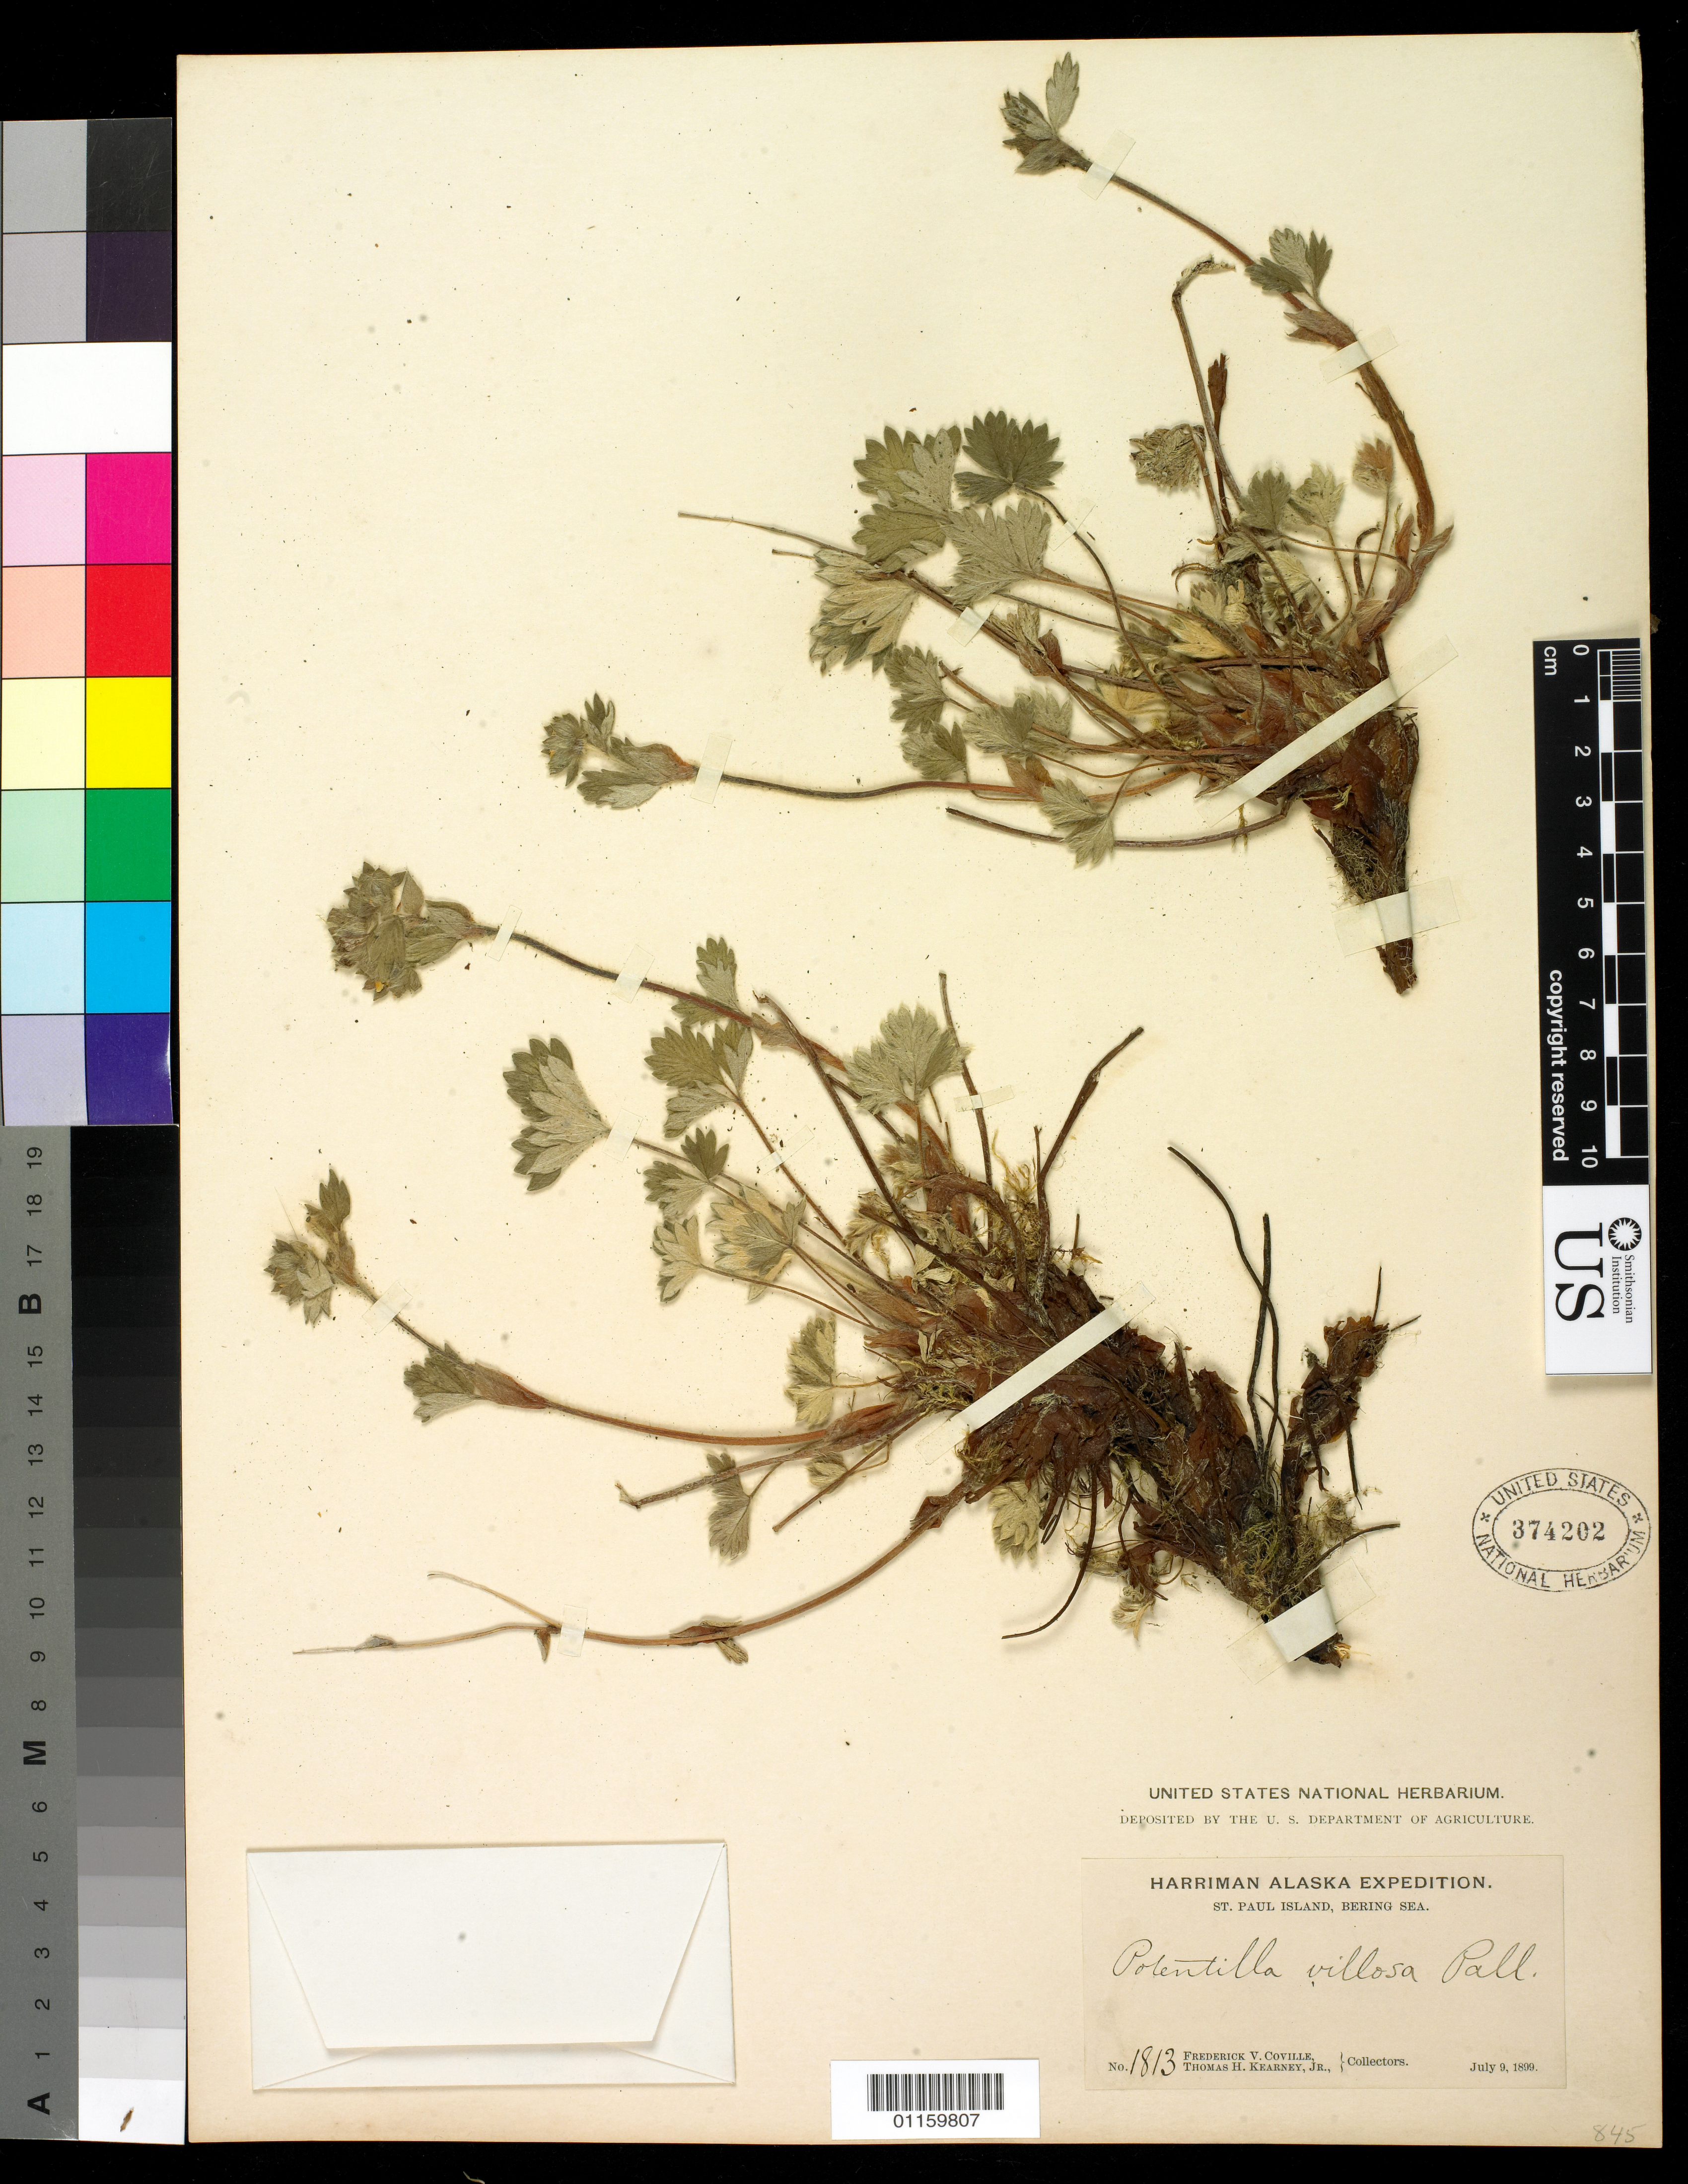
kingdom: Plantae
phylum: Tracheophyta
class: Magnoliopsida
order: Rosales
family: Rosaceae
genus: Potentilla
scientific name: Potentilla villosa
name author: Pall. ex Pursh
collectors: F. V. Coville & T. H. Kearney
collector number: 1813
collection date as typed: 09 Jul 1899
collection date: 1899-07-09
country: United States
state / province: Alaska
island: St. Paul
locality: Bering Sea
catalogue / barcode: US 374202